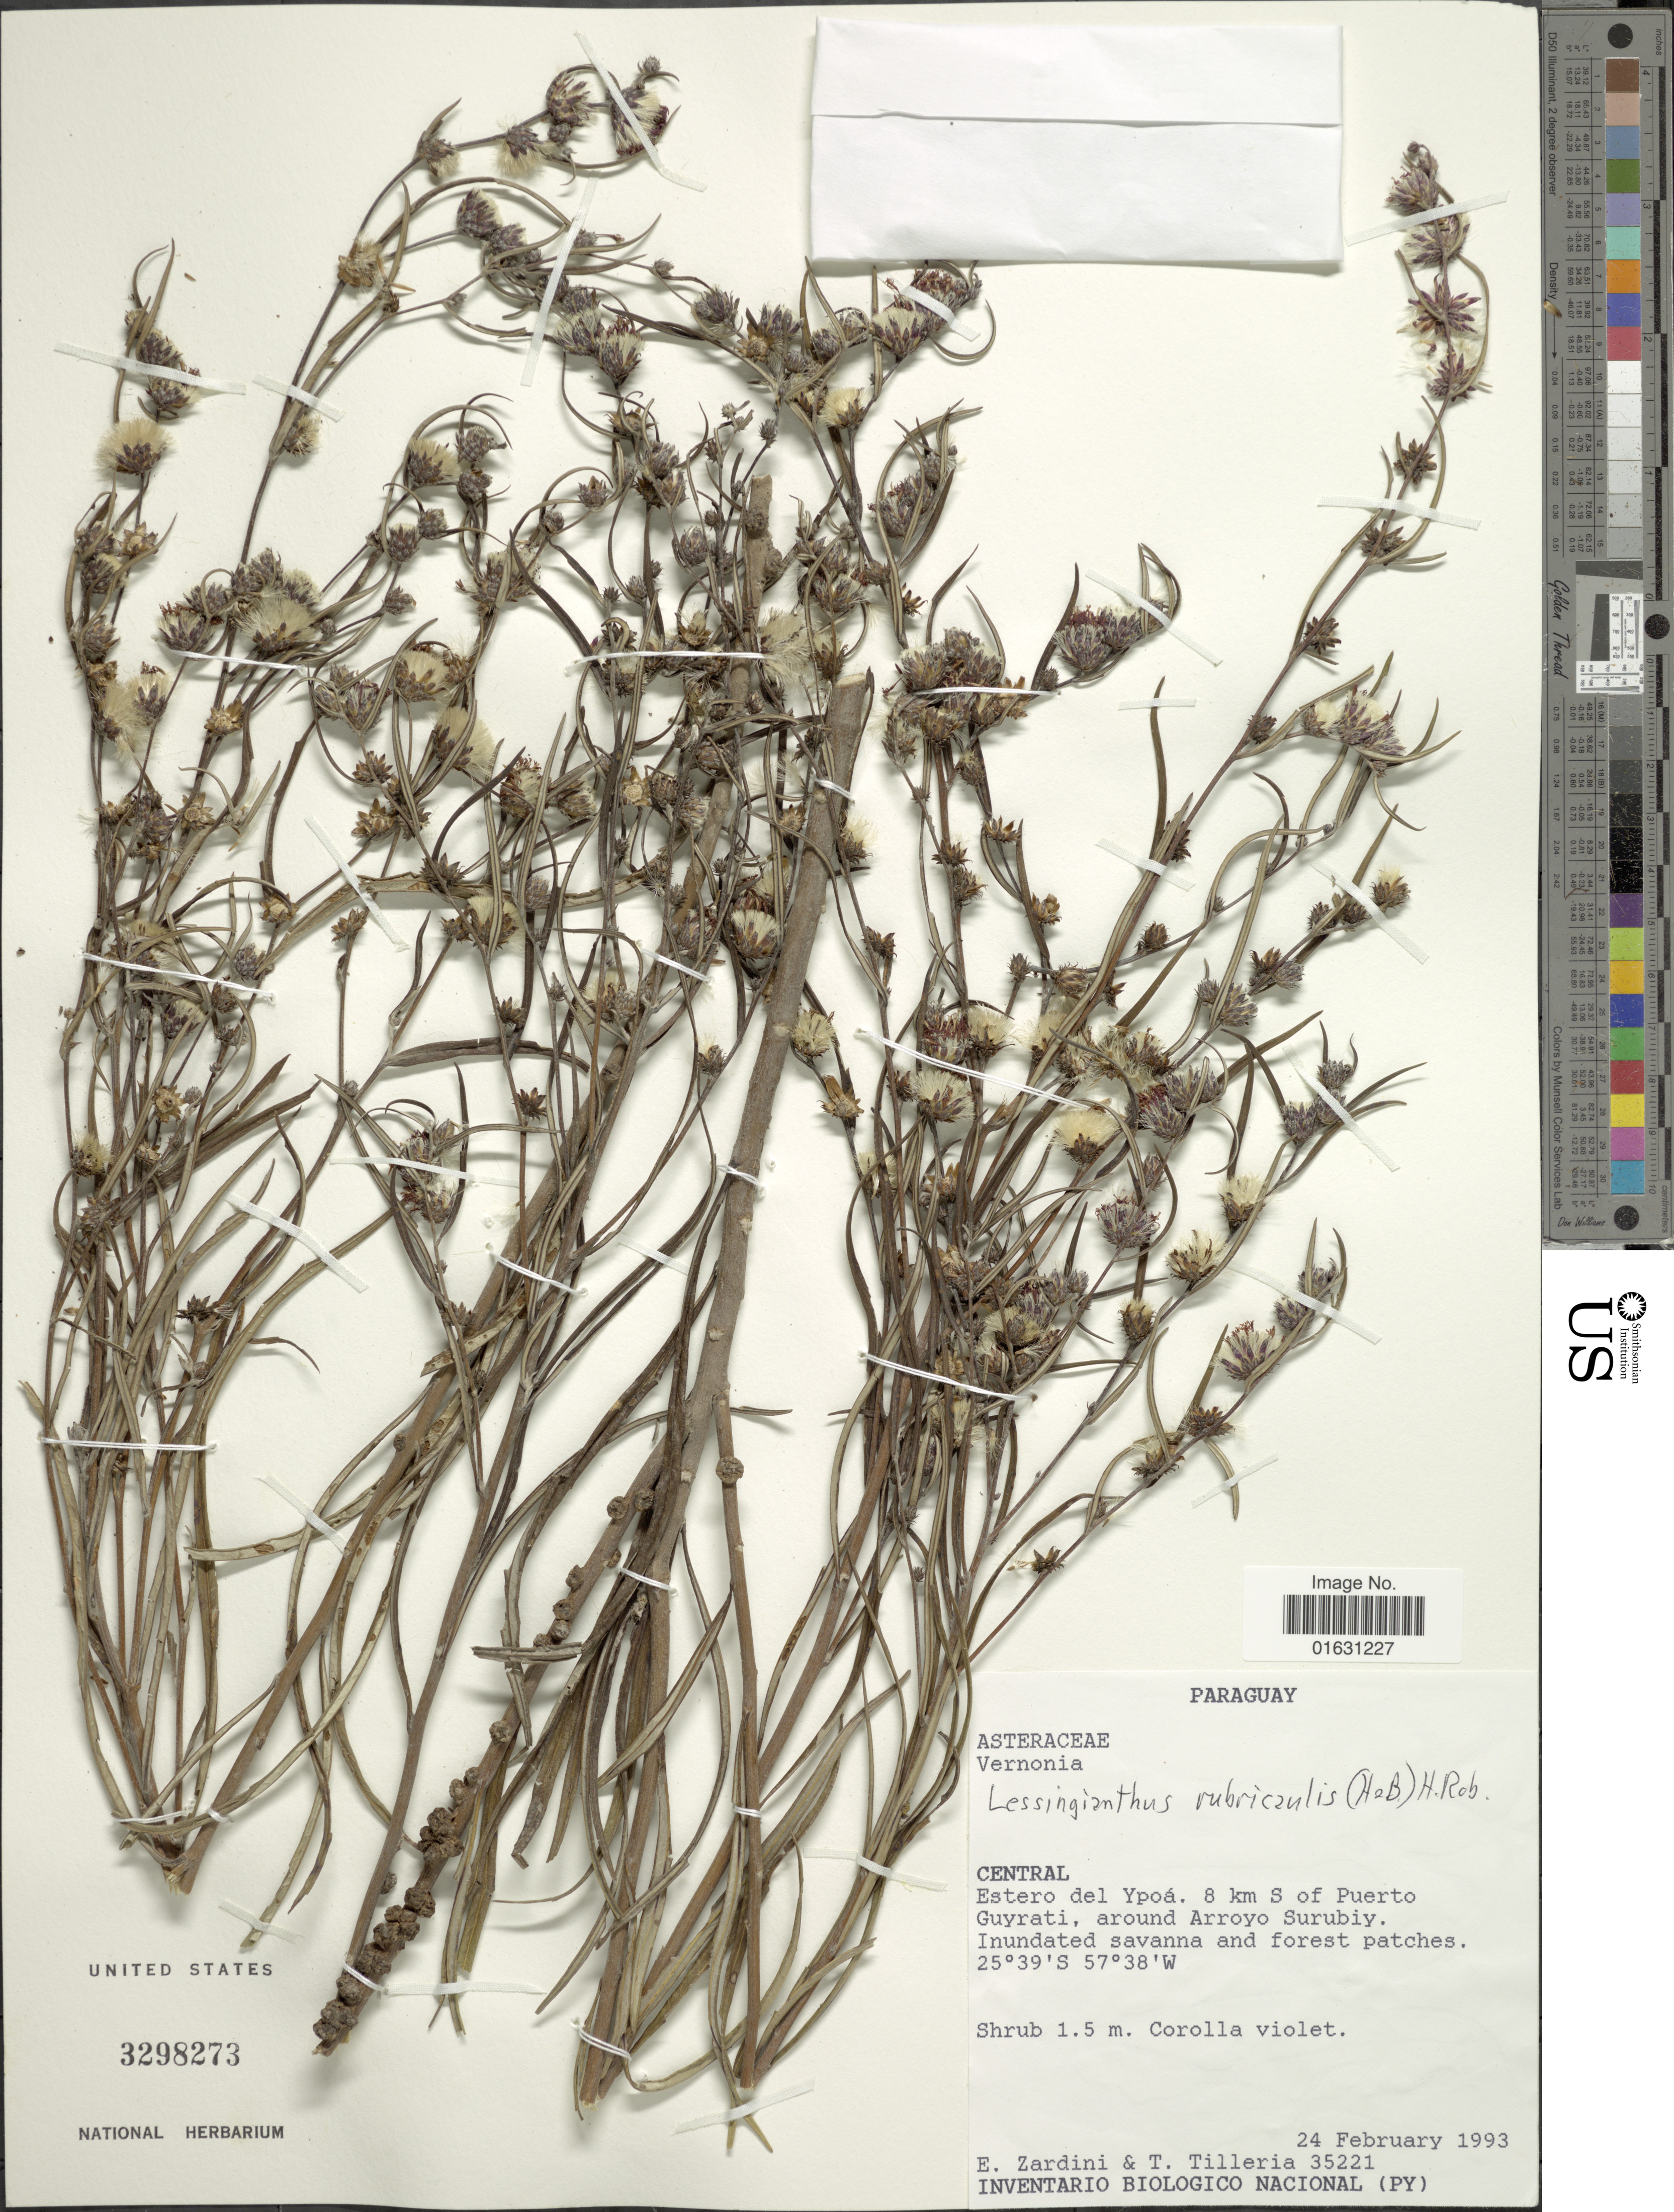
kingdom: Plantae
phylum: Tracheophyta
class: Magnoliopsida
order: Asterales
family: Asteraceae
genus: Lessingianthus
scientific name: Lessingianthus rubricaulis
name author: (Humb. & Bonpl.) H. Rob.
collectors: E. M. Zardini & T. Tilleria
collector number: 35221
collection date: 1993-02-24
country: Paraguay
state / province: Central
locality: Central, Estero del Ypoa, 8 km S of Puerto Guyrati, around arroyo Surubiy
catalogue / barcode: US 3298273